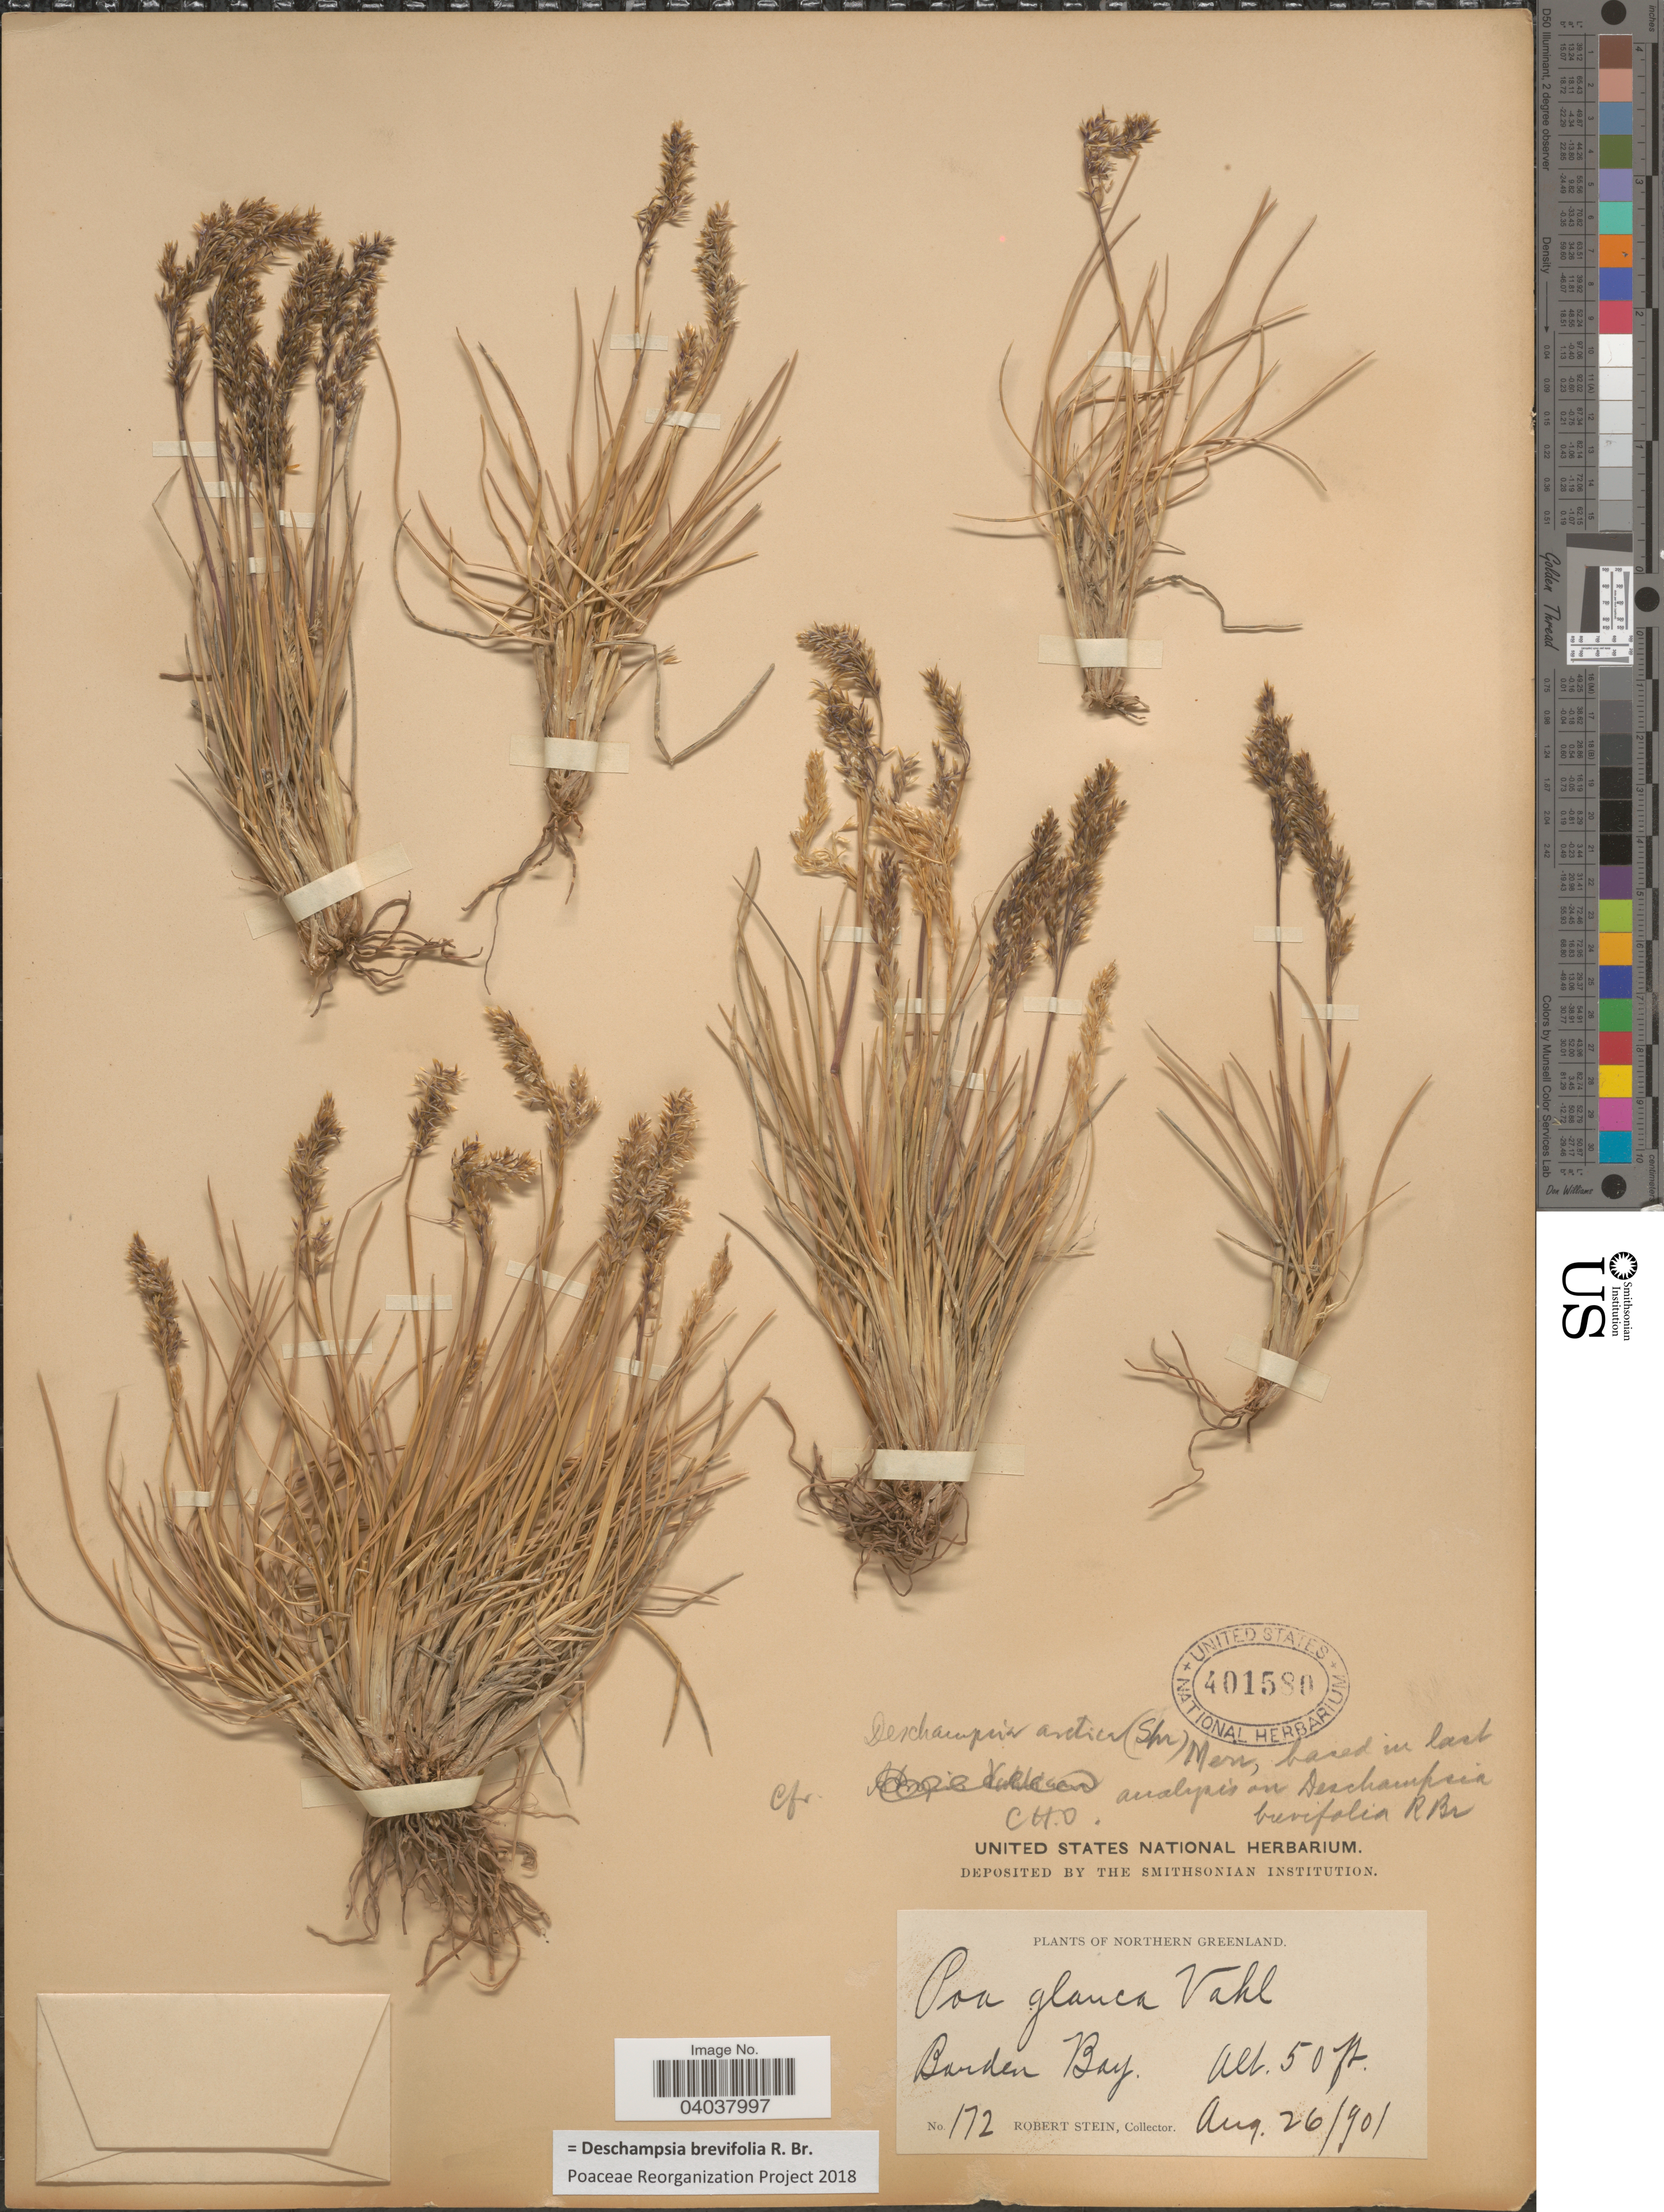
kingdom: Plantae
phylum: Tracheophyta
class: Liliopsida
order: Poales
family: Poaceae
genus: Deschampsia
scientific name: Deschampsia brevifolia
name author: R. Br. in Parry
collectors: Robert-Stein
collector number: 172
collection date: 1901-08-26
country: Greenland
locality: Northern Greenland. Barden Bay.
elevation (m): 15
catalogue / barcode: US 401580